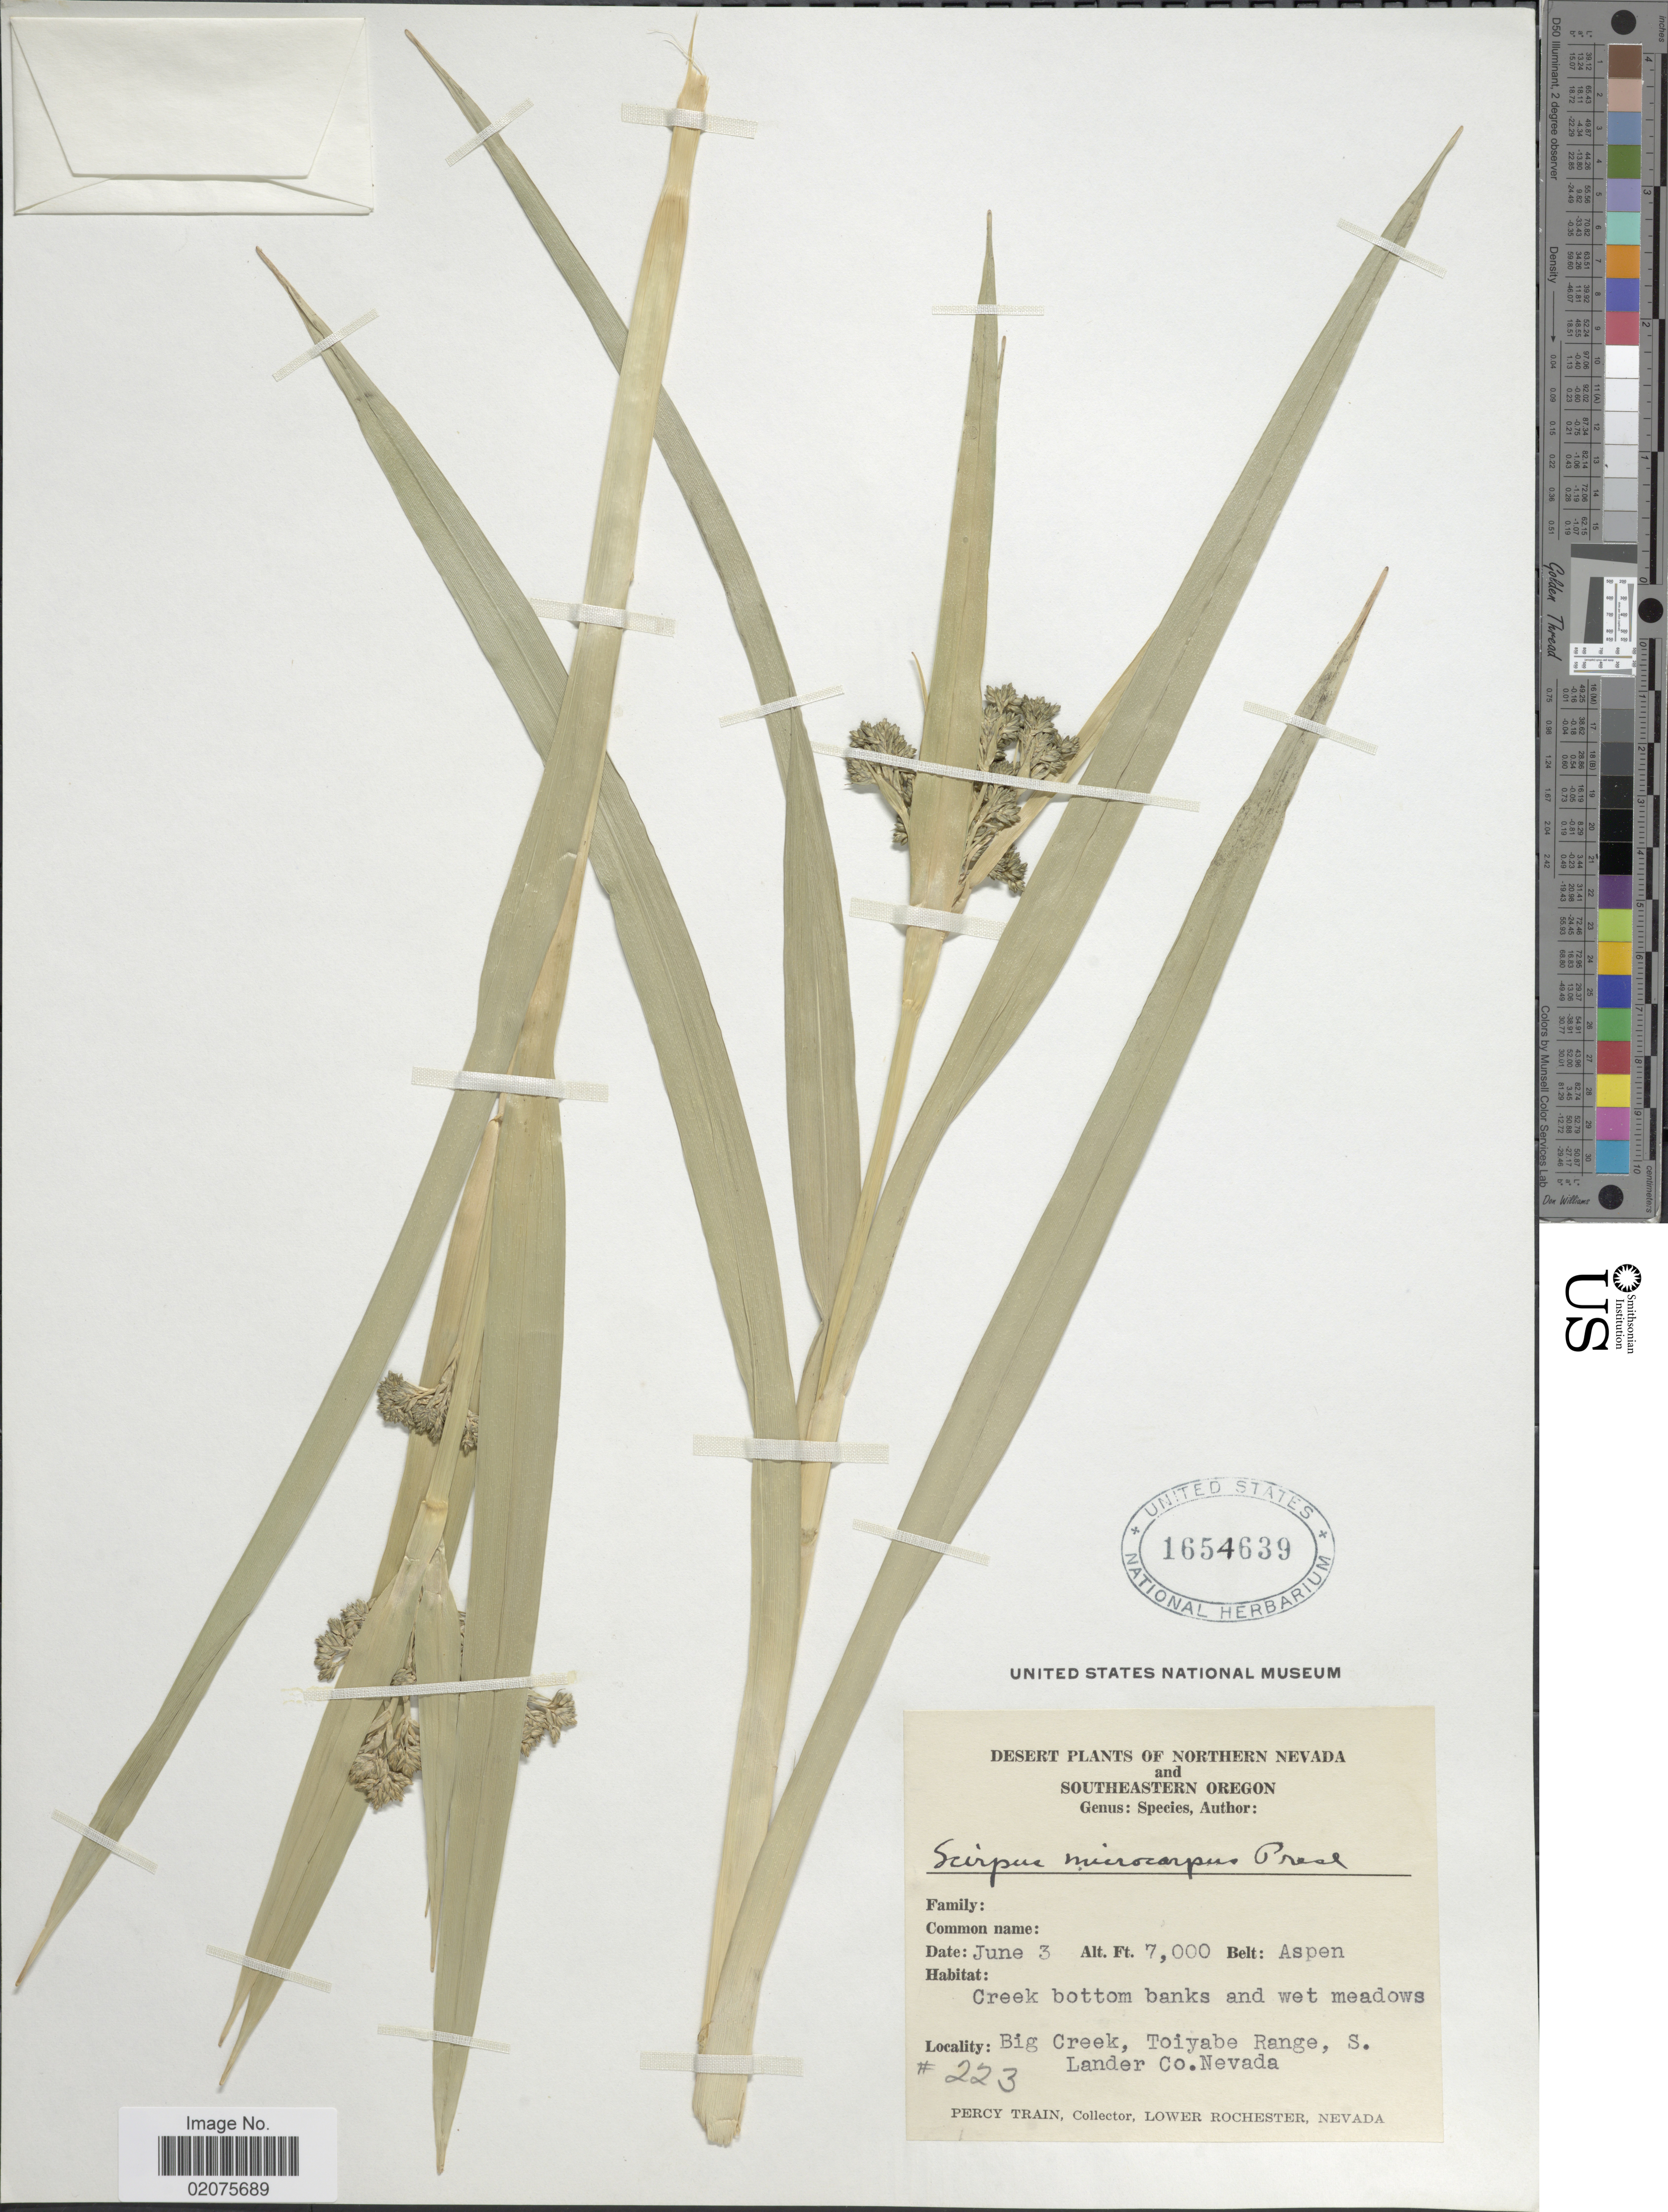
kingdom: Plantae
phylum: Tracheophyta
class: Liliopsida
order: Poales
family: Cyperaceae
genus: Scirpus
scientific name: Scirpus microcarpus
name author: J. Presl & C. Presl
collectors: P. Train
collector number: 223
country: United States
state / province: Nevada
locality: Northern Nevada. Big Creek, Toiyabe Range, S. Lander Co.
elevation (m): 2134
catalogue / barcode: US 1654639